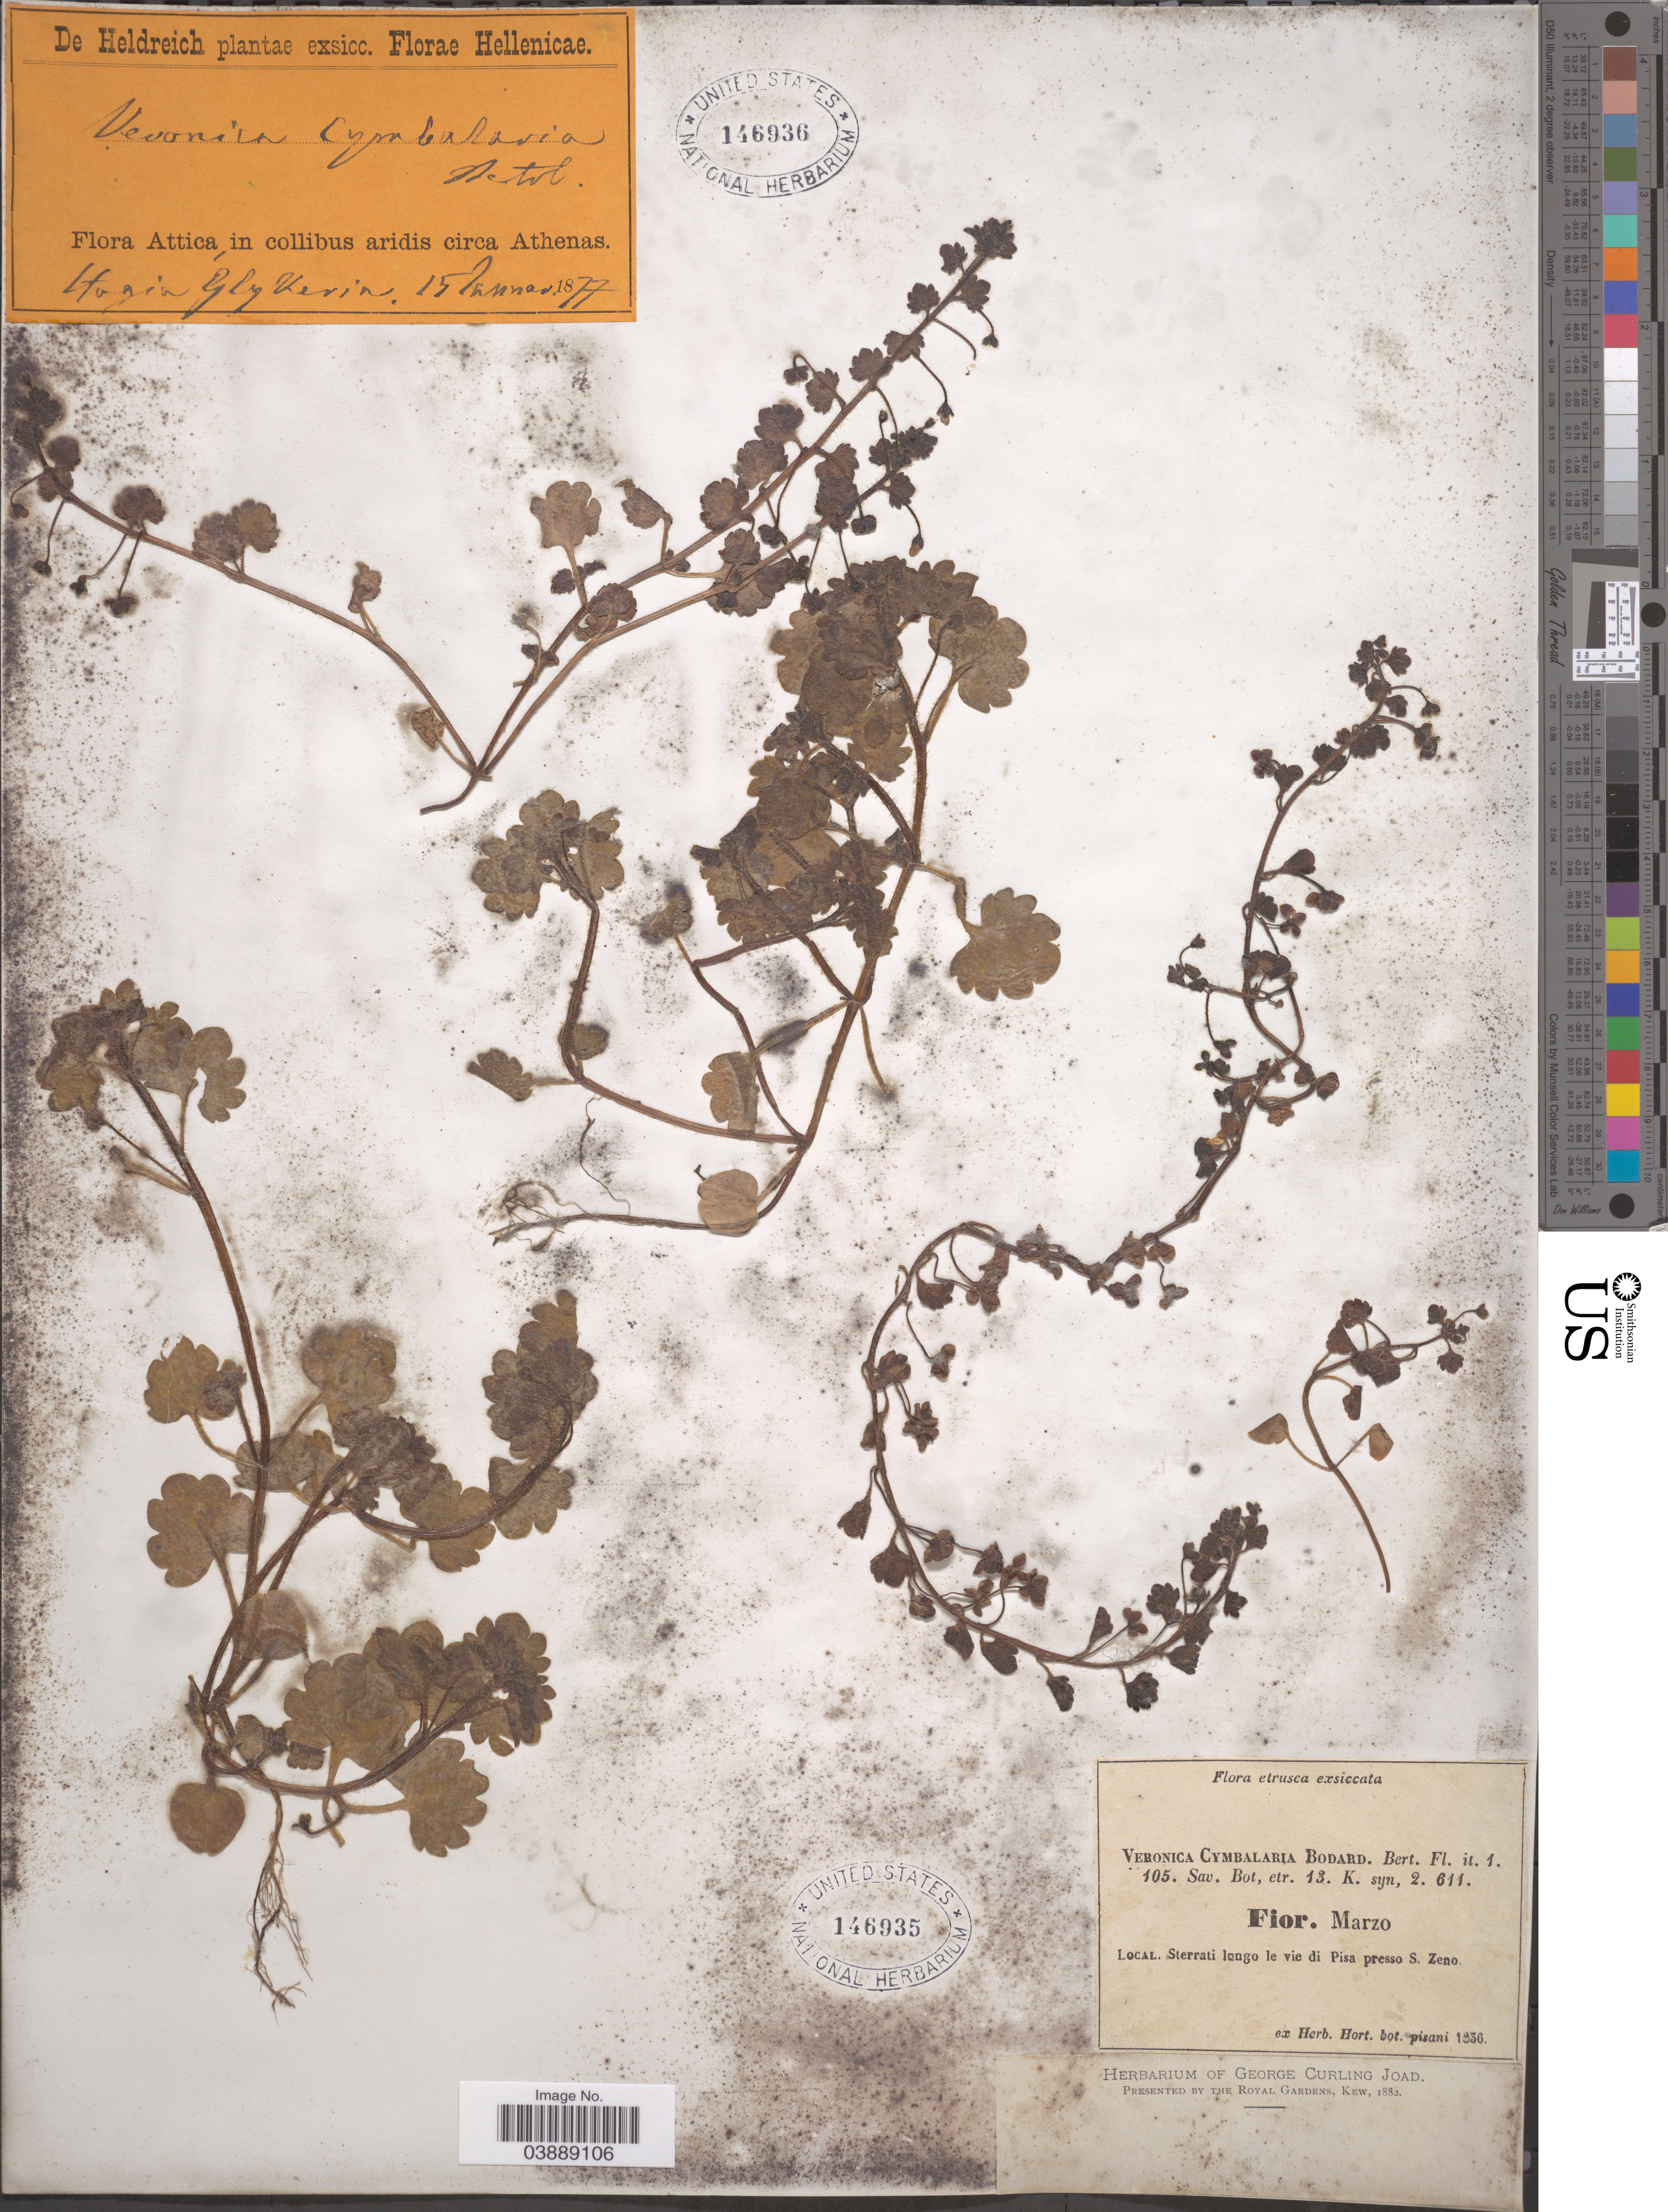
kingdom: Plantae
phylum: Tracheophyta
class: Magnoliopsida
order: Lamiales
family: Plantaginaceae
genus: Veronica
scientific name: Veronica cymbalaria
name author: M. Bodard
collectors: ex herb. Hort. Bot. Pisani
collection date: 1836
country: Italy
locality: Etrusca. Sterrati longo le vie di Pisa presso S. Zeno.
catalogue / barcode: US 146935